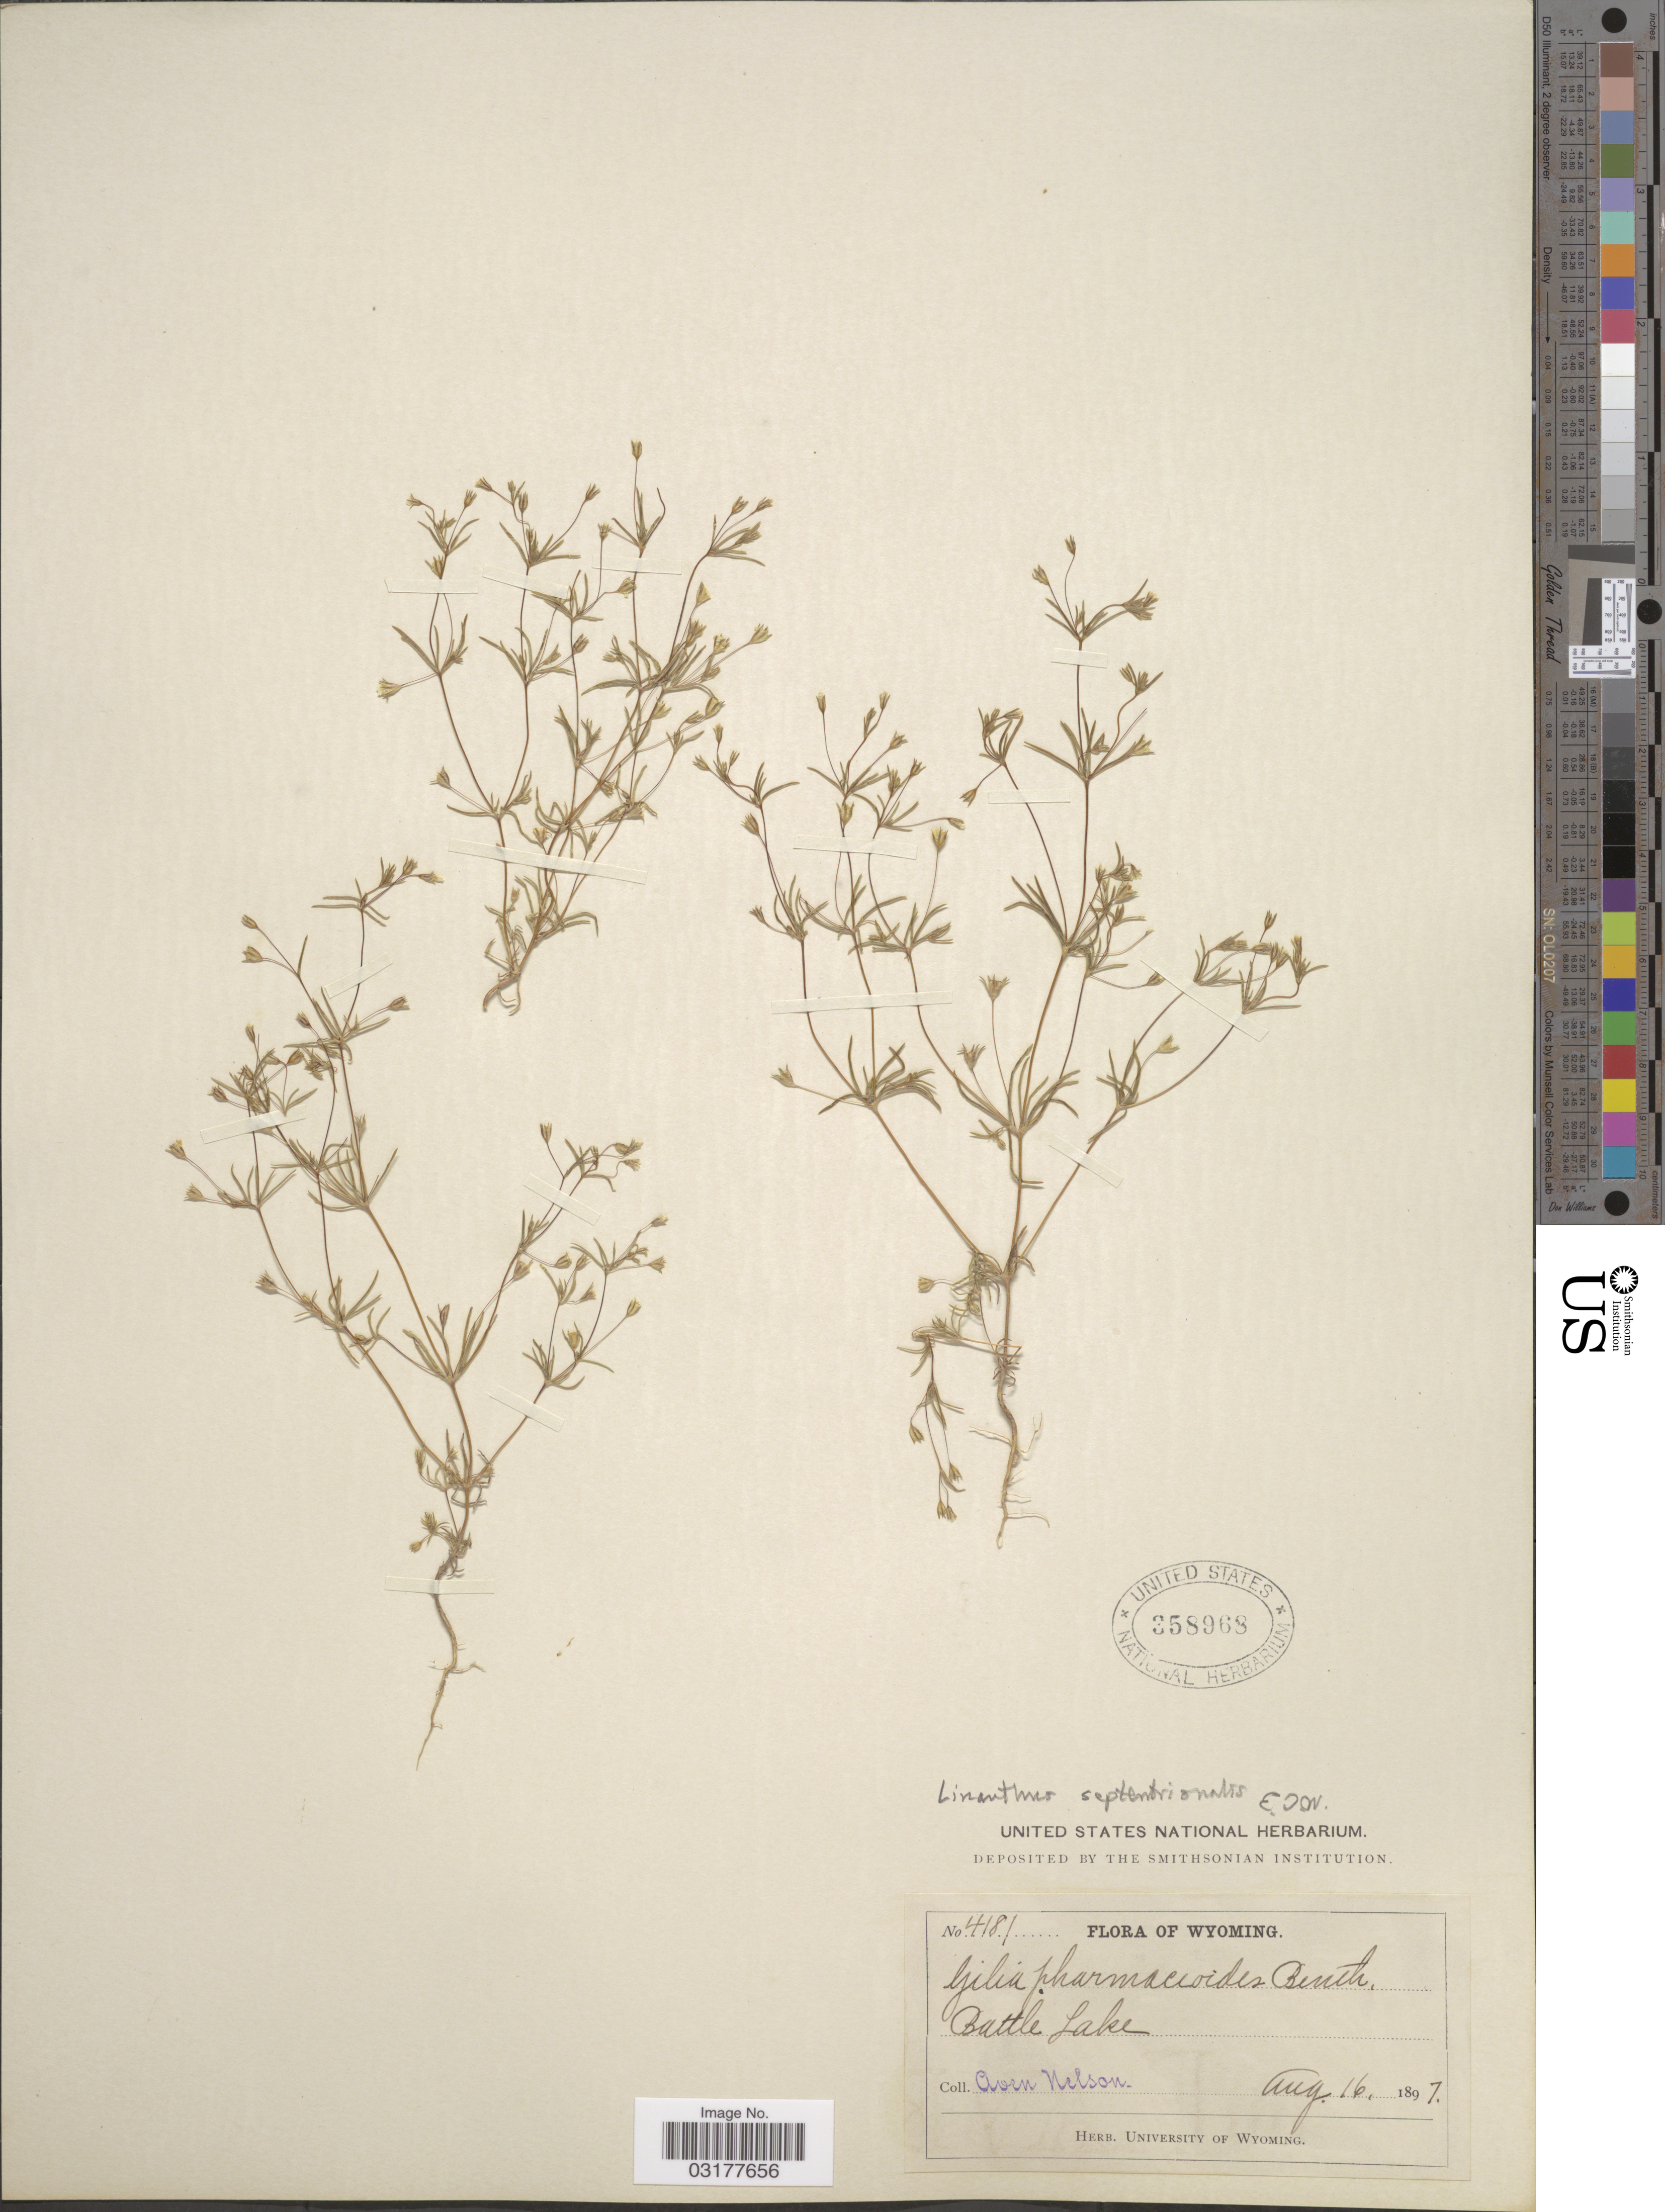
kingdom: Plantae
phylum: Tracheophyta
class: Magnoliopsida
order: Ericales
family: Polemoniaceae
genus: Leptosiphon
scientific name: Leptosiphon septentrionalis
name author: (H. Mason) J.M. Porter & L.A. Johnson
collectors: A. Nelson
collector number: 4181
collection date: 1897-08-16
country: United States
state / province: Wyoming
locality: Battle Lake.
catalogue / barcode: US 358968